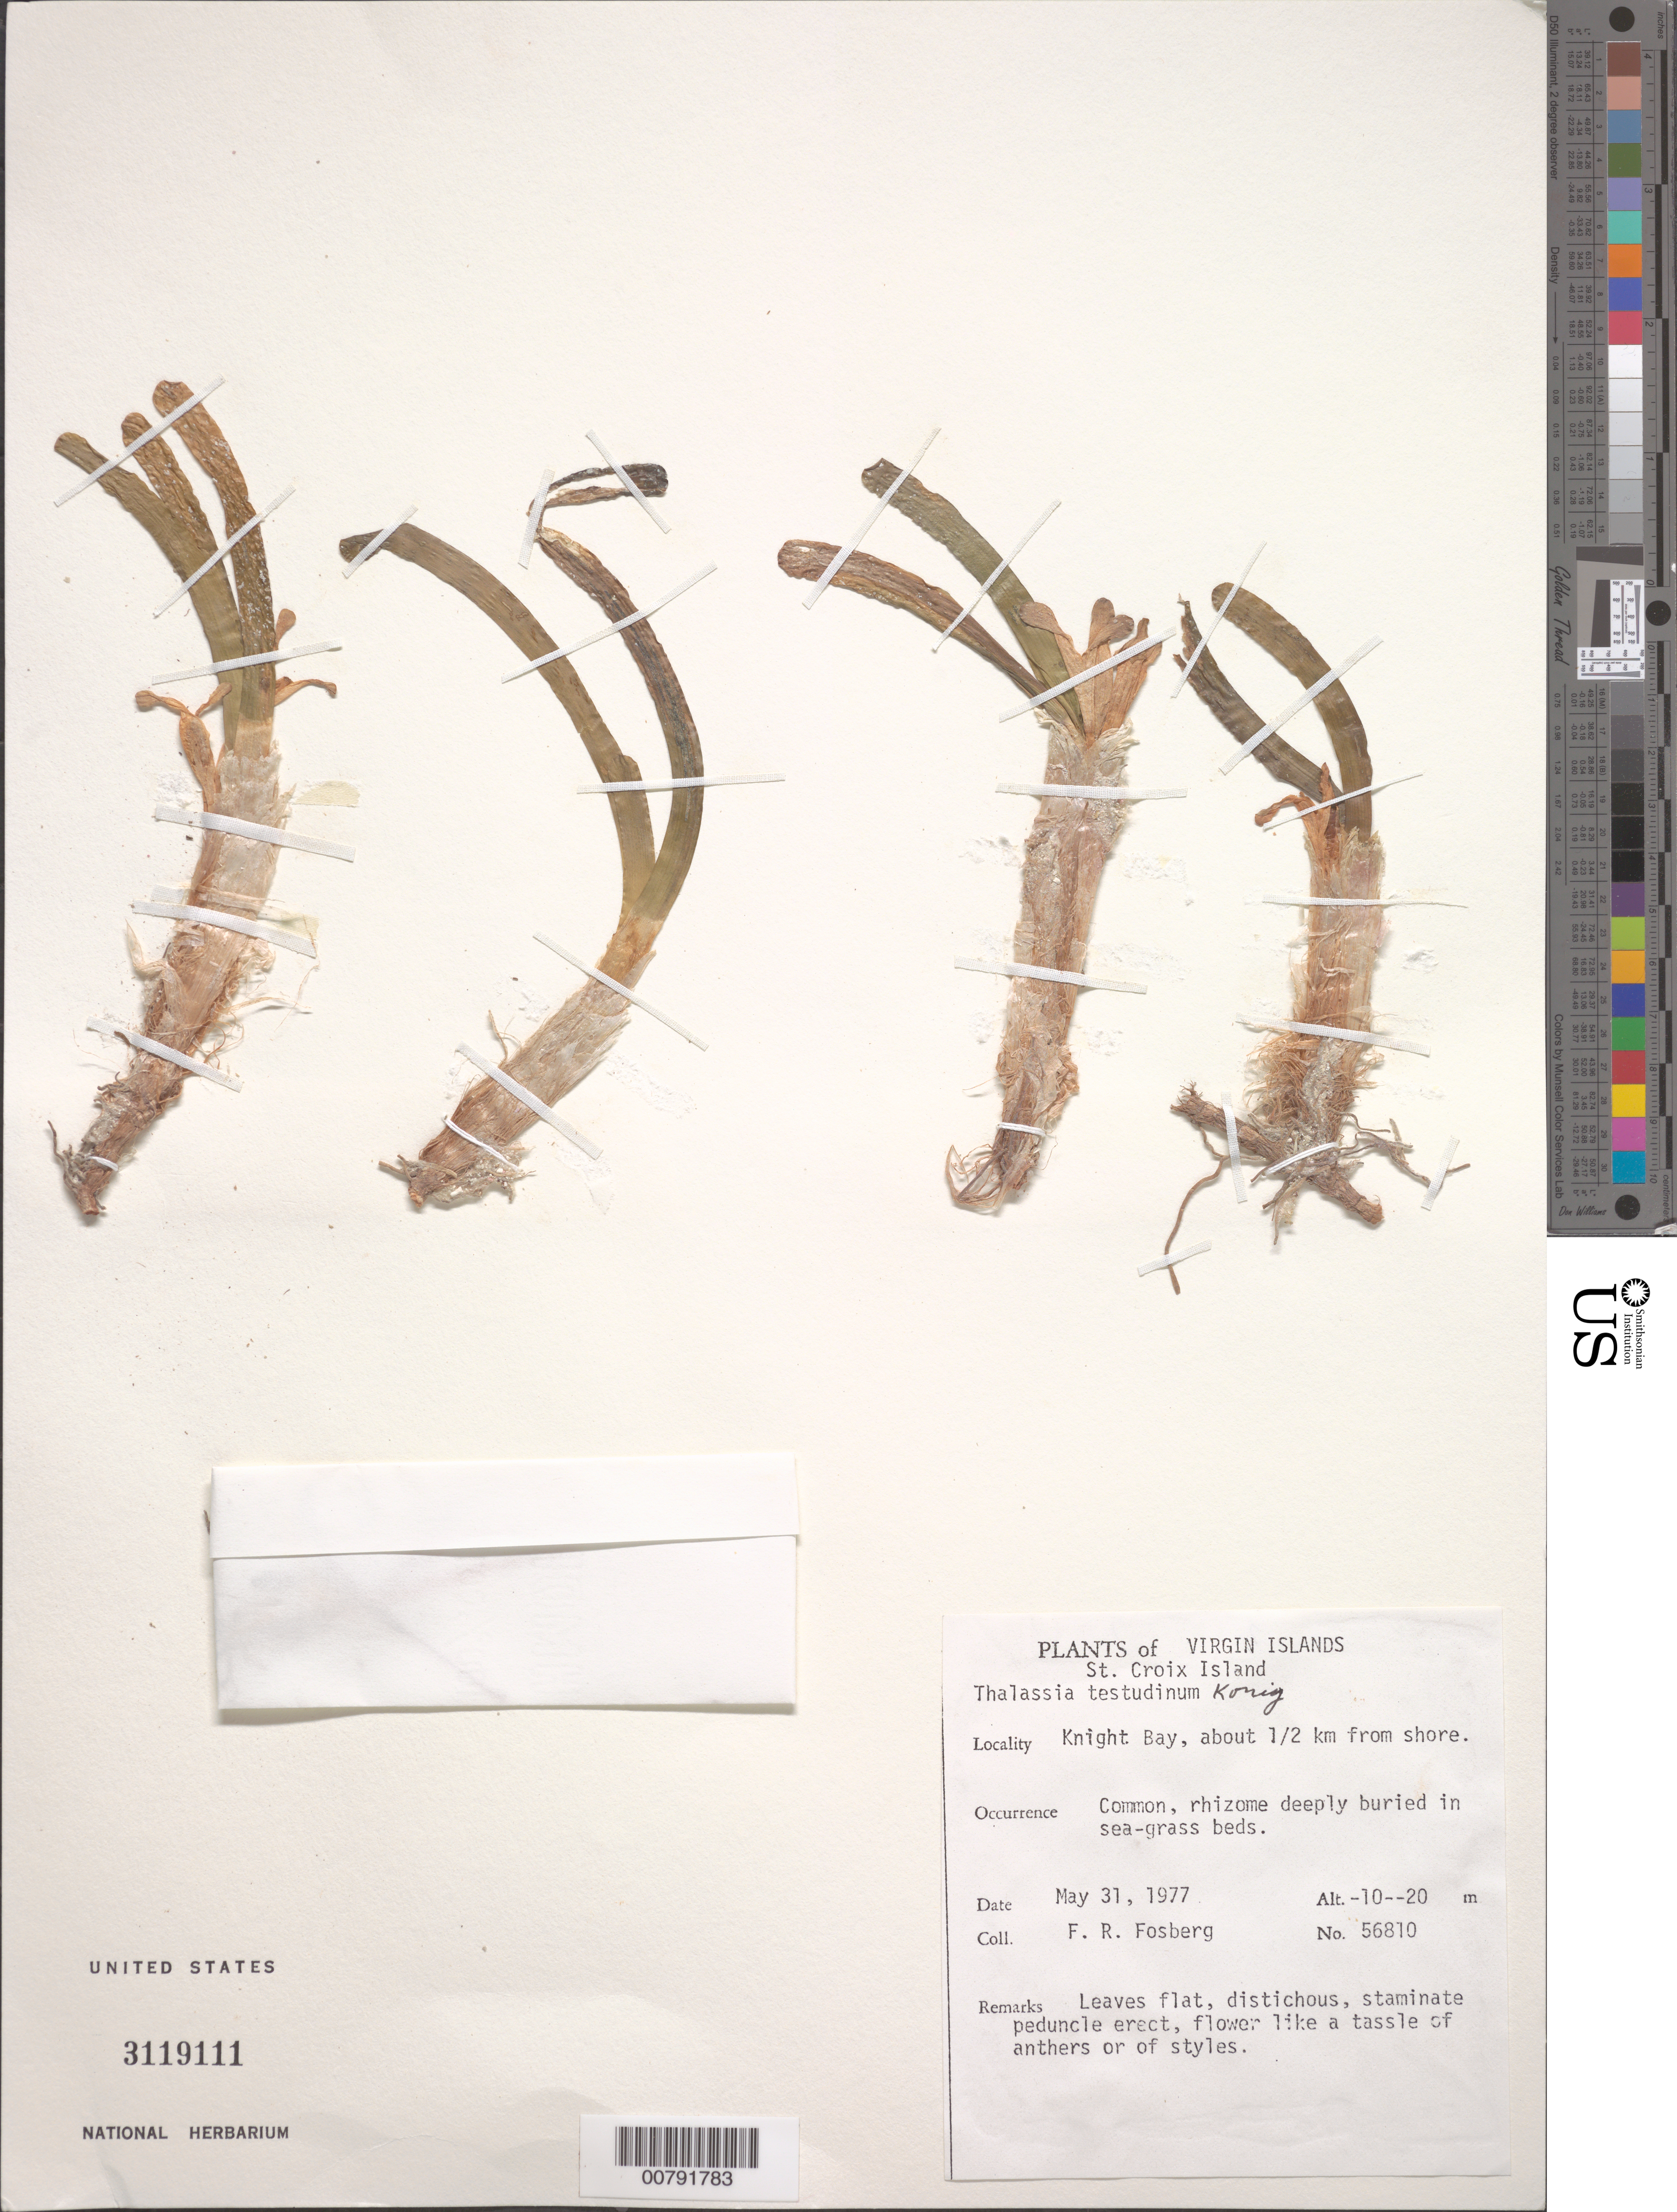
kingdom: Plantae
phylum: Tracheophyta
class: Liliopsida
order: Alismatales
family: Hydrocharitaceae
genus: Thalassia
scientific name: Thalassia testudinum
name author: Banks & Sol. ex K.D. Koenig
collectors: F. R. Fosberg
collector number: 56810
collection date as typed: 31 May 1977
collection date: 1977-05-31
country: U.S. Virgin Islands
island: St. Croix I.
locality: Knight Bay, 1/2 km from shore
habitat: Rhizome deeply buried in sea-grass beds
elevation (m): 10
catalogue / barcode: US 3119111